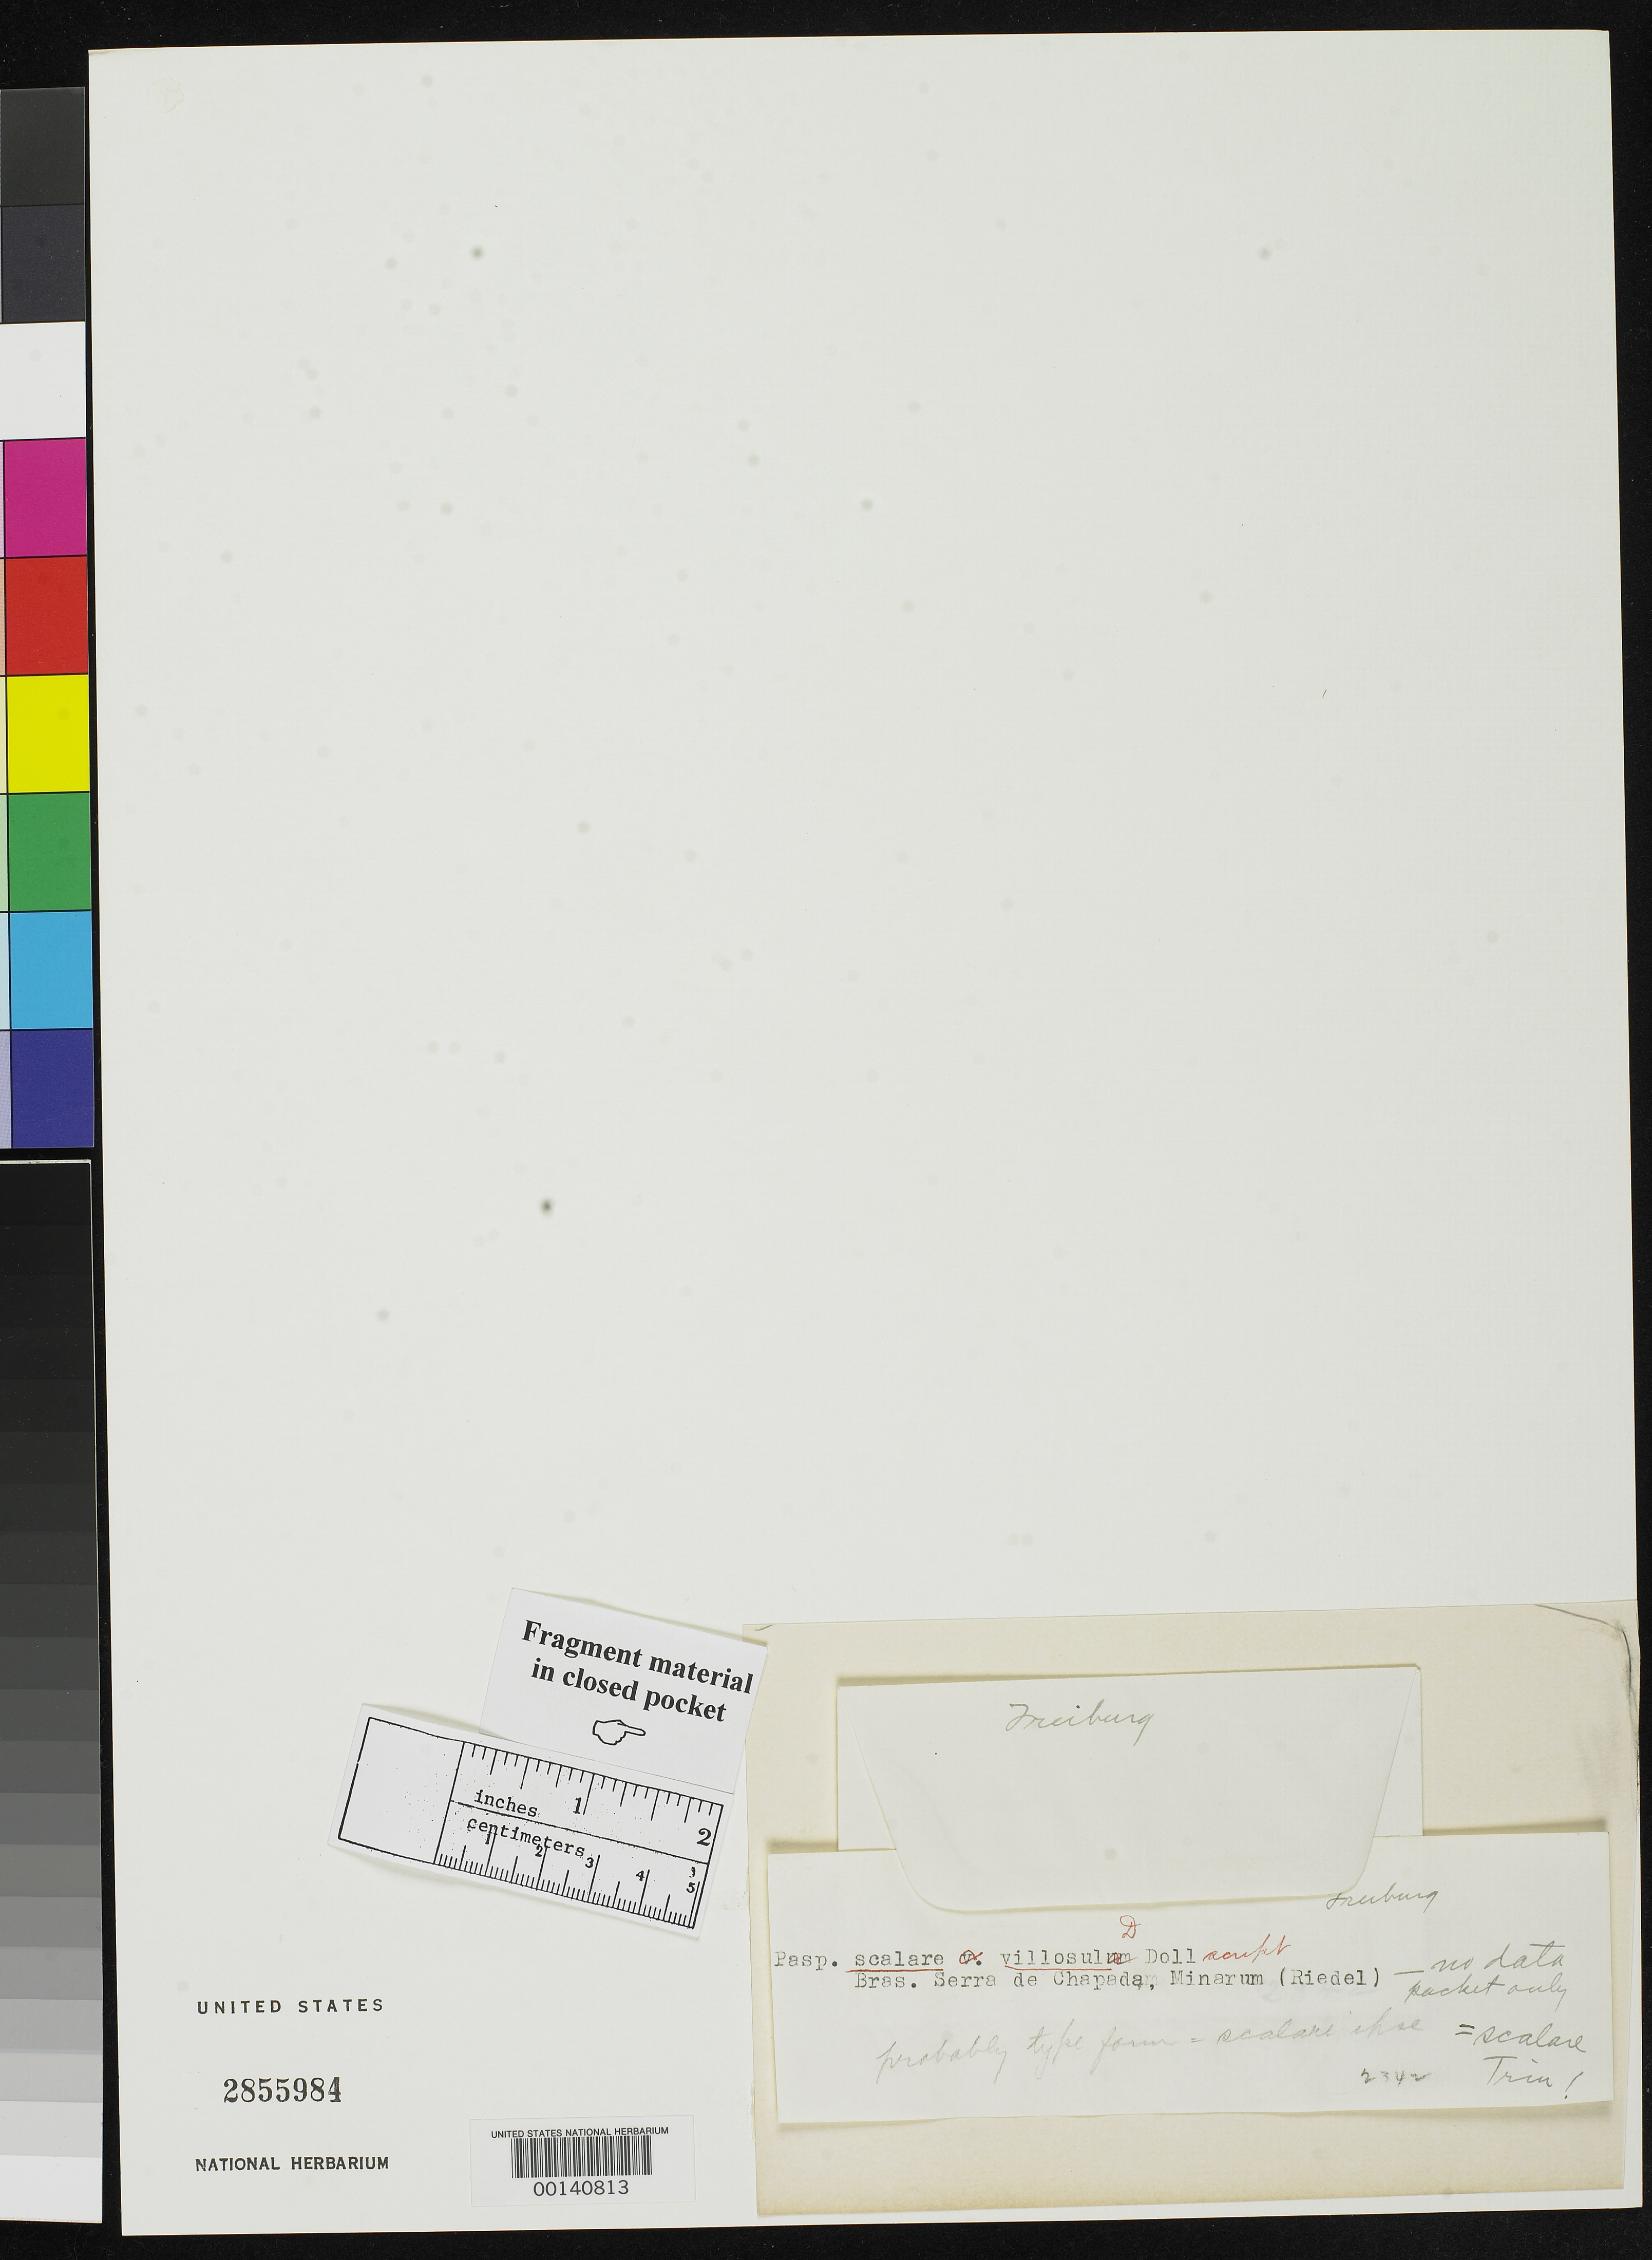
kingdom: Plantae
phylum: Tracheophyta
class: Liliopsida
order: Poales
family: Poaceae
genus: Paspalum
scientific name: Paspalum scalare var. villosulum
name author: Döll in Mart.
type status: Type Fragment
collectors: L. Riedel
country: Brazil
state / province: Minas Gerais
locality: Serra de Chapada.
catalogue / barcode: US 2855984